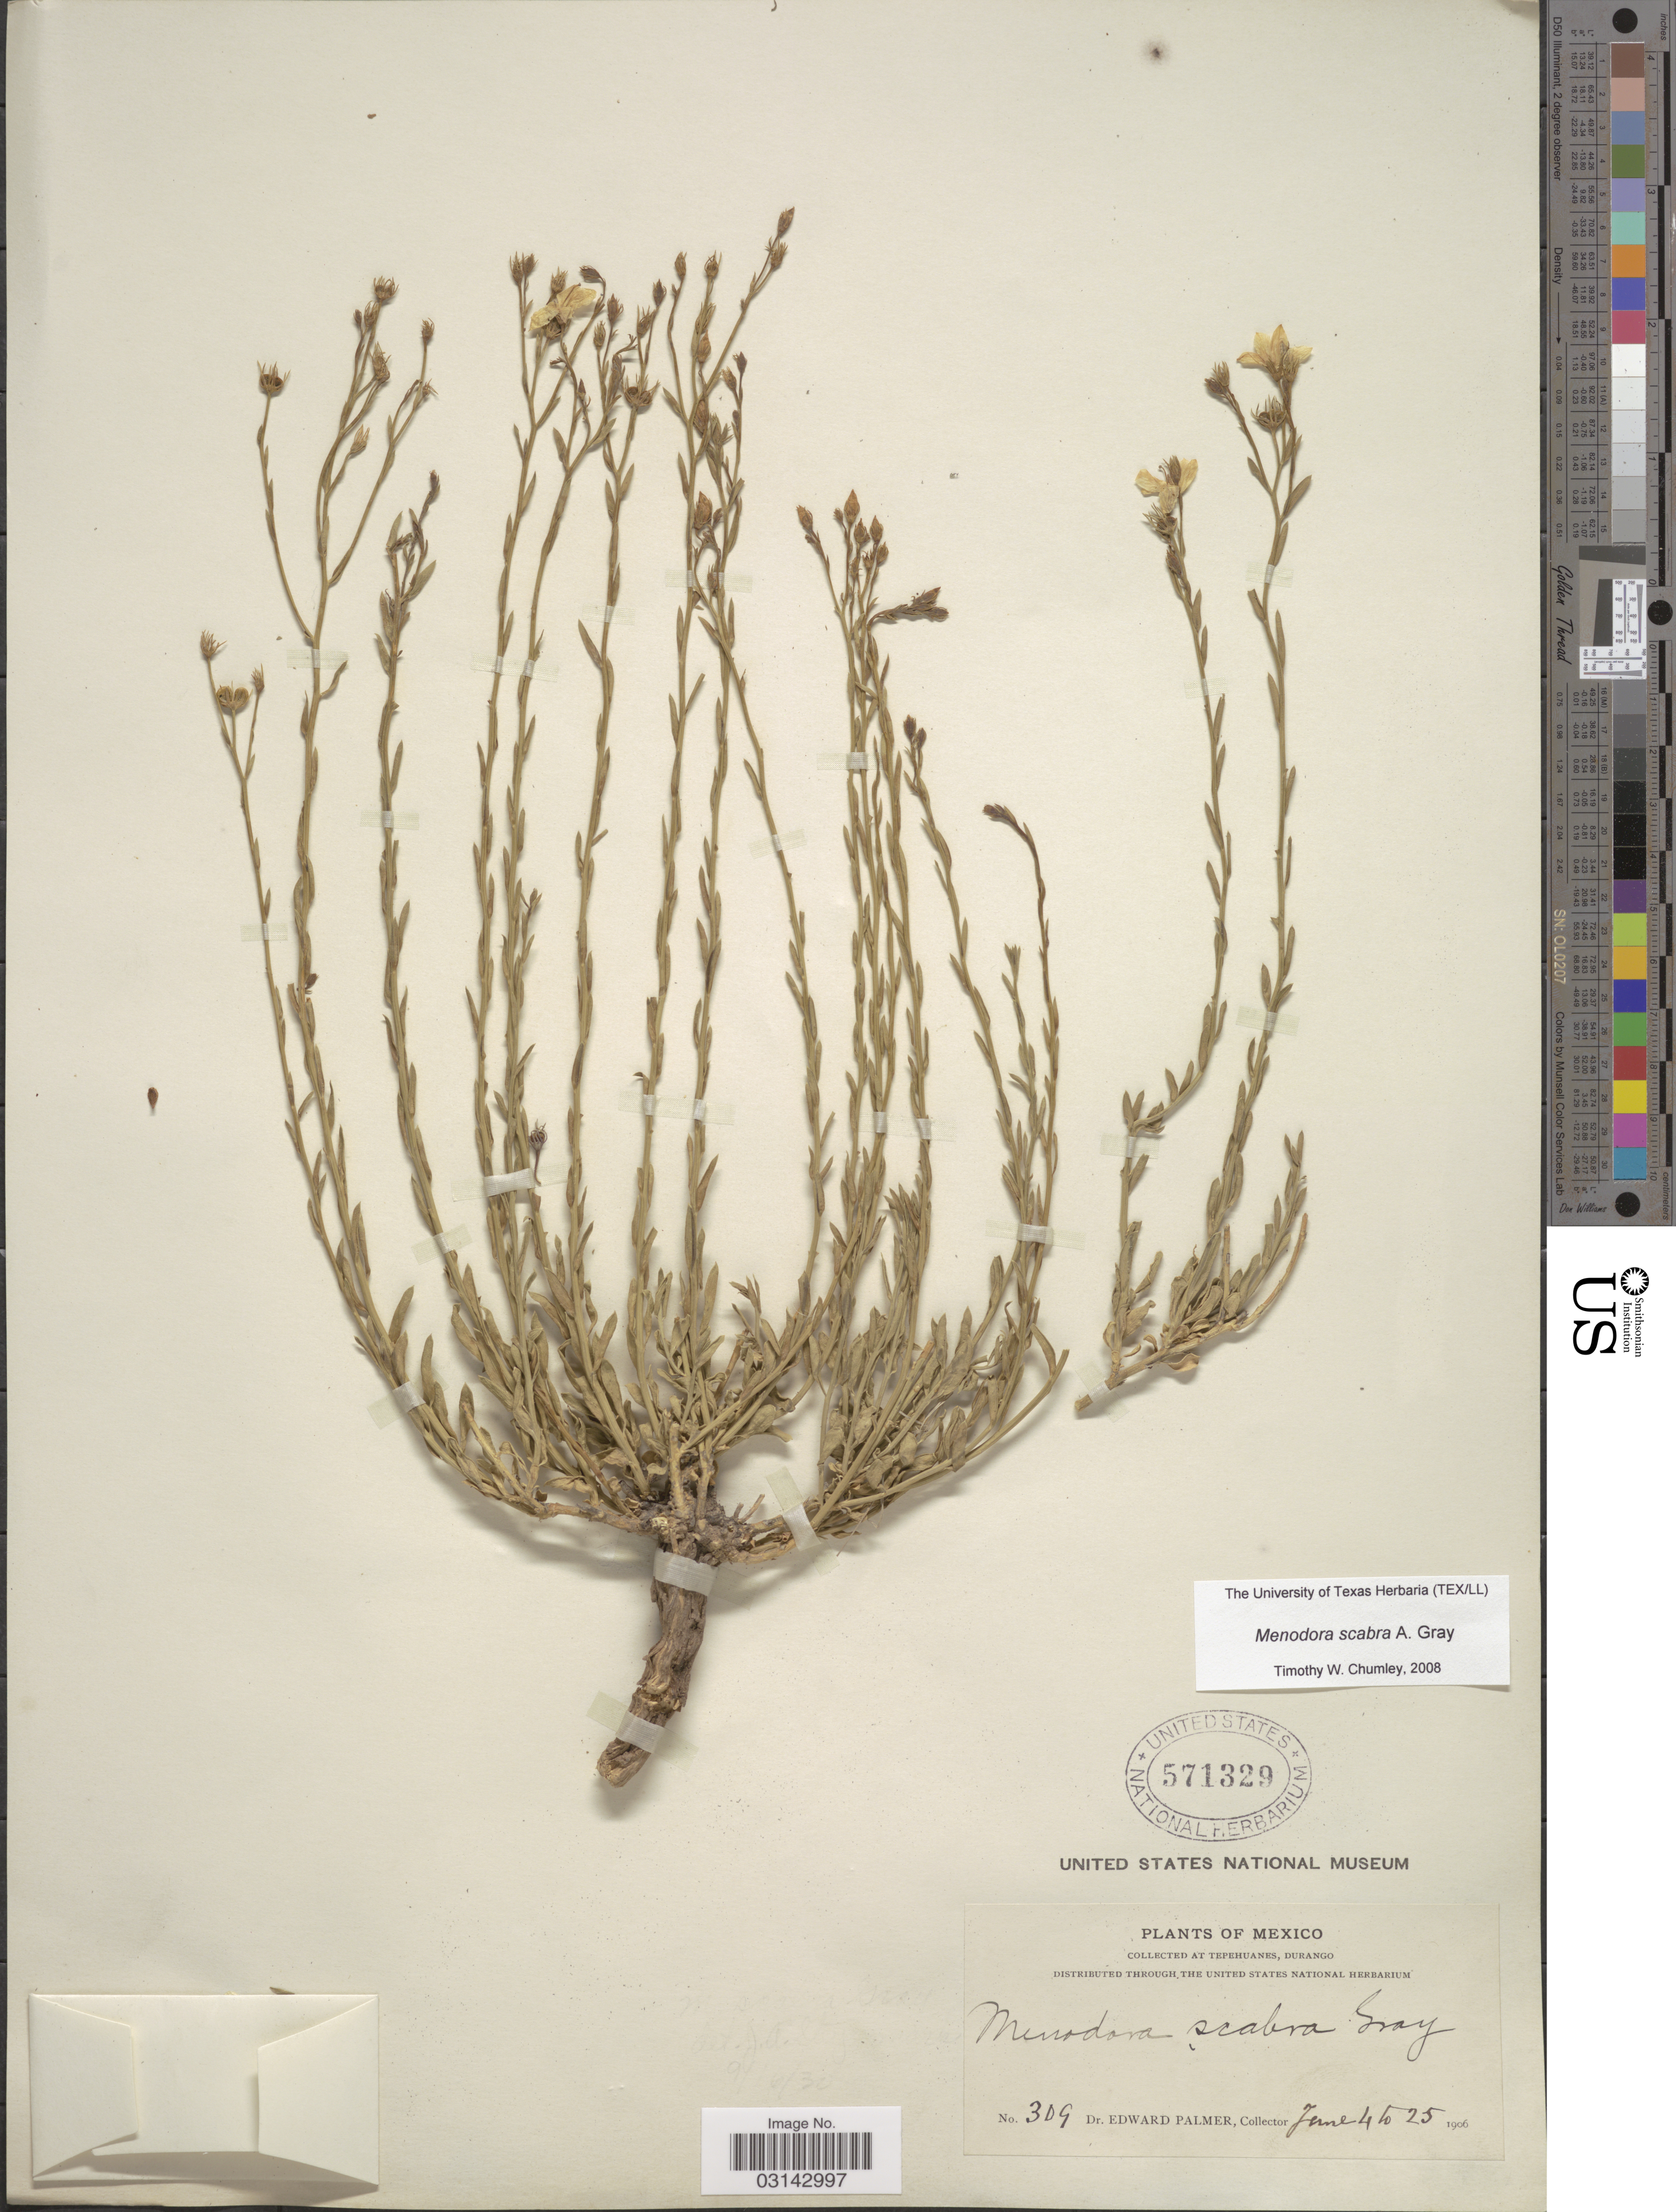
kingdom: Plantae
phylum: Tracheophyta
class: Magnoliopsida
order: Lamiales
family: Oleaceae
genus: Menodora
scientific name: Menodora scabra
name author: A. Gray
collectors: E. Palmer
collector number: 309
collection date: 1906-06-04/1906-06-25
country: Mexico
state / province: Durango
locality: At Tepehuanes.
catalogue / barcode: US 571329